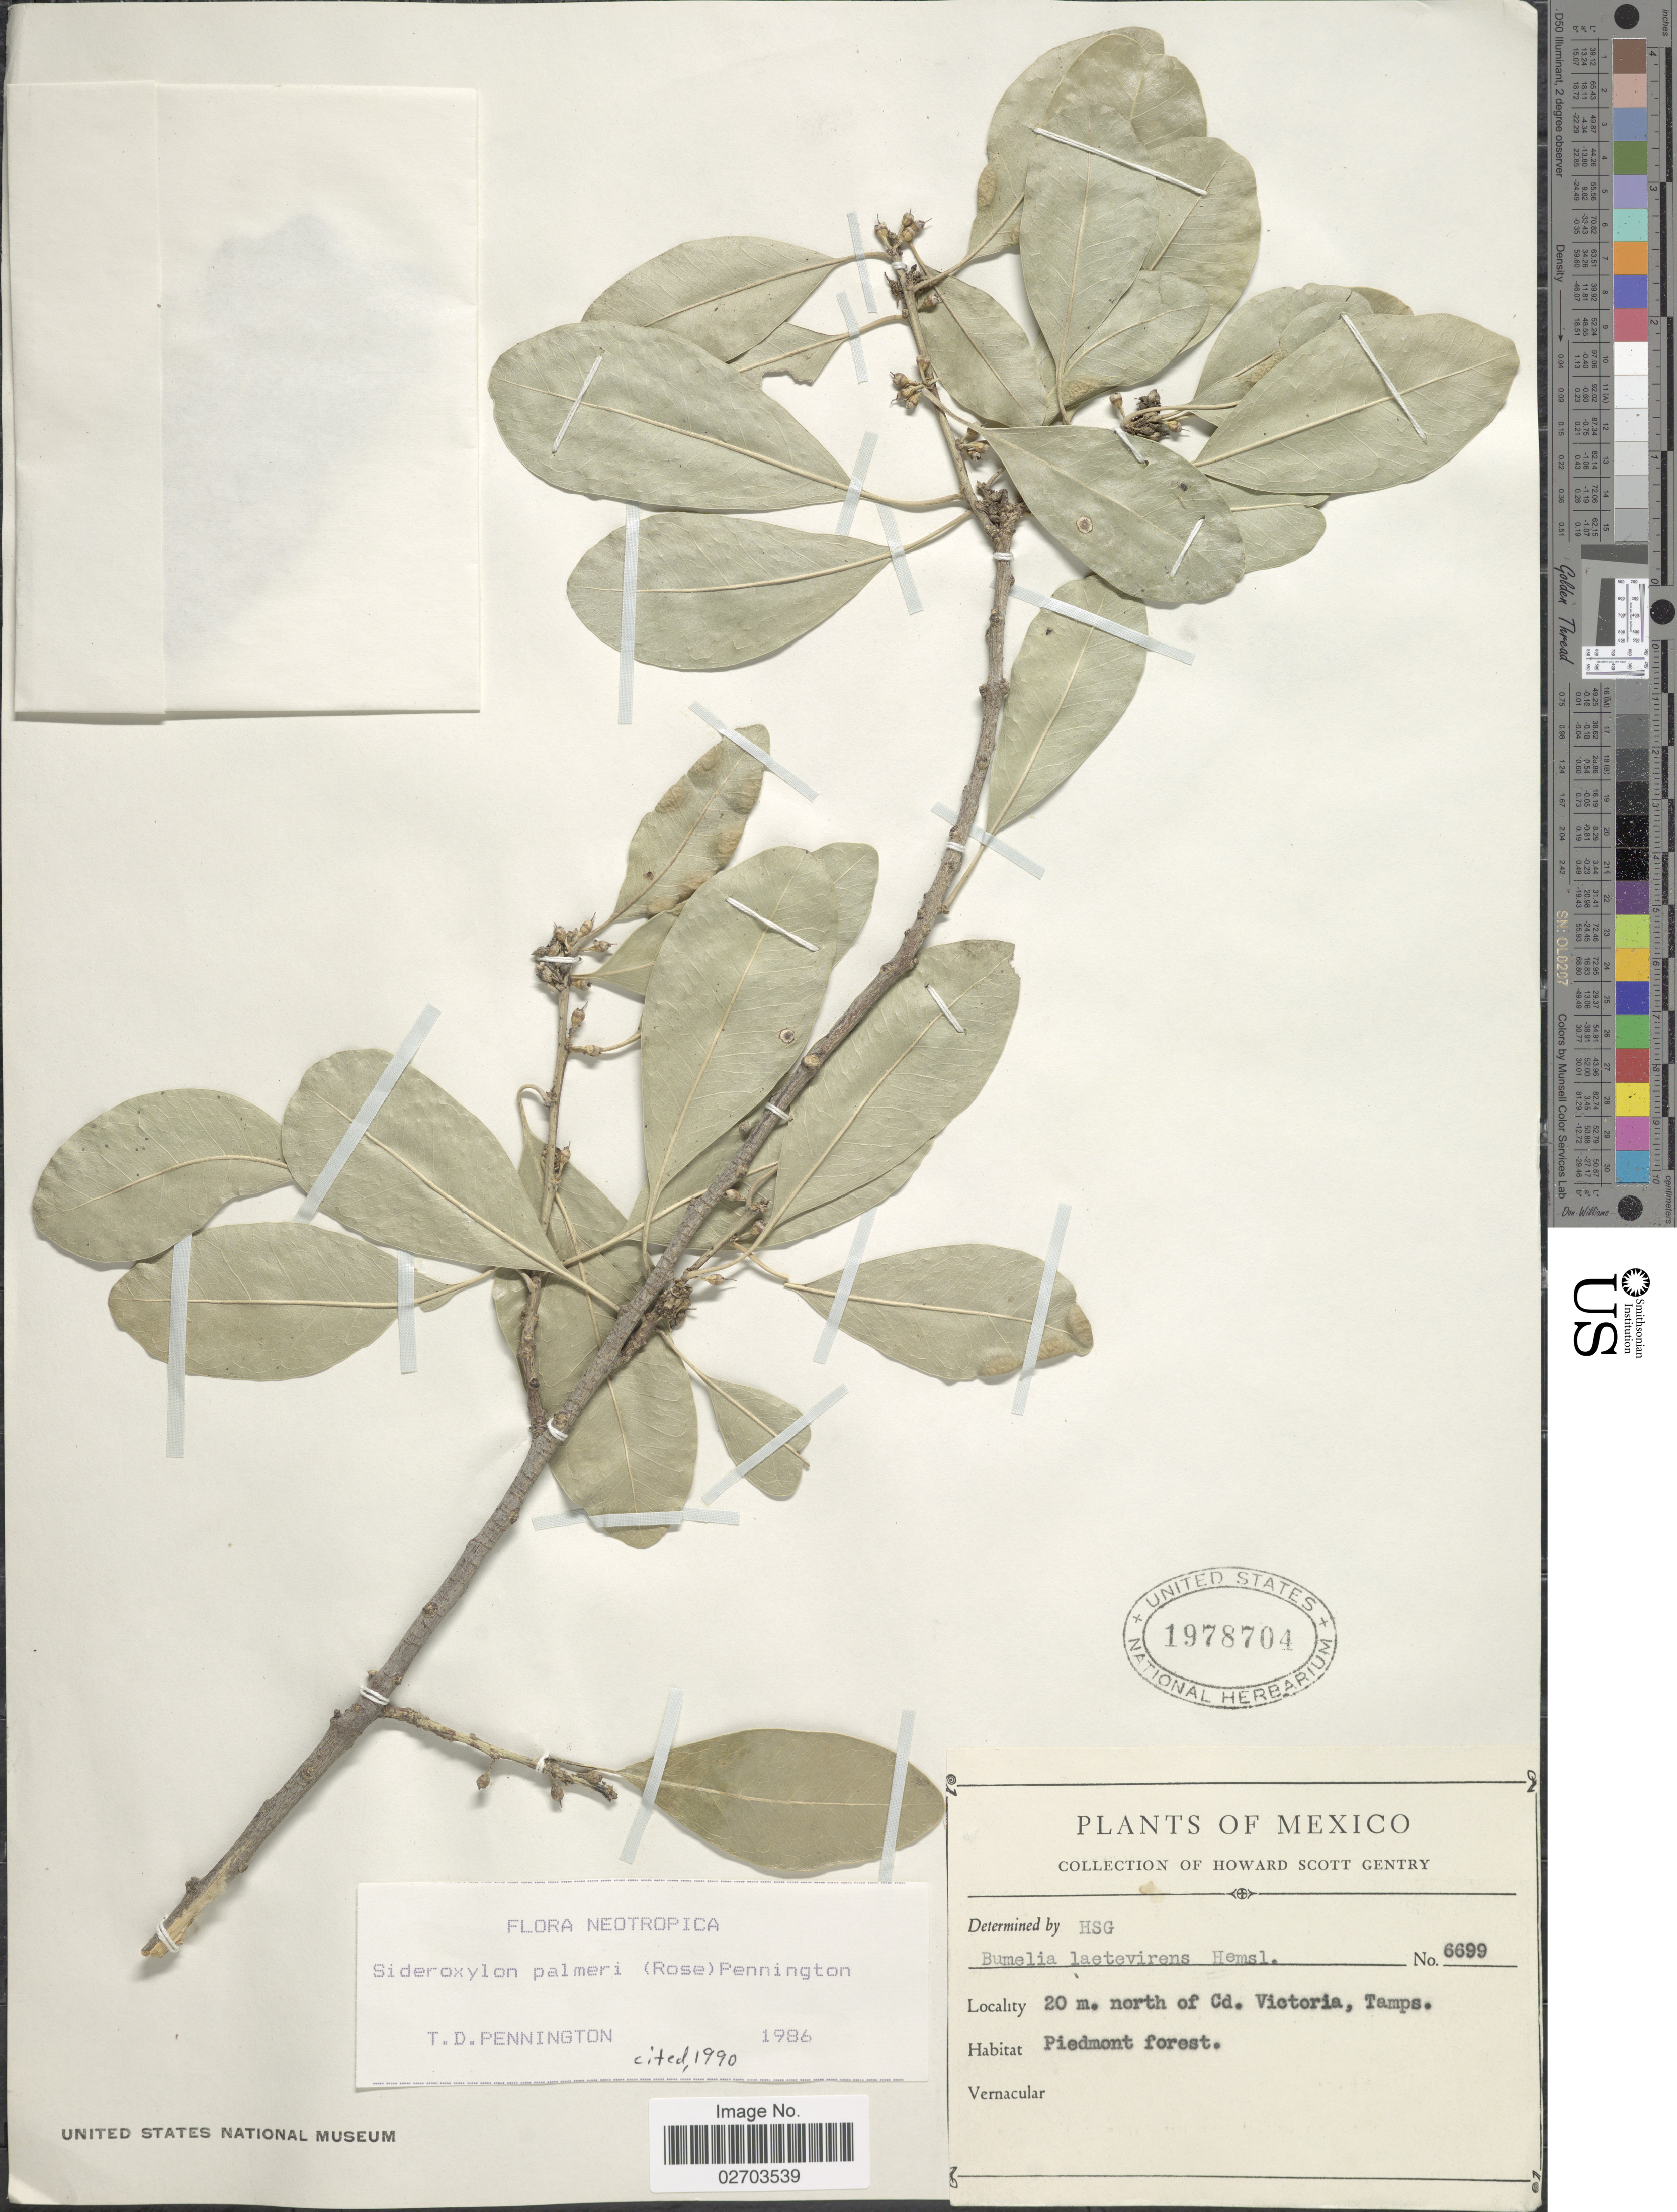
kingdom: Plantae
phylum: Tracheophyta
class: Magnoliopsida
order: Ericales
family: Sapotaceae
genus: Sideroxylon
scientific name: Sideroxylon palmeri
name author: (Rose) T.D. Penn.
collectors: H. S. Gentry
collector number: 6699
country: Mexico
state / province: Tamaulipas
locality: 20 m. north of Cd. Victoria, Tamps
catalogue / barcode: US 1978704